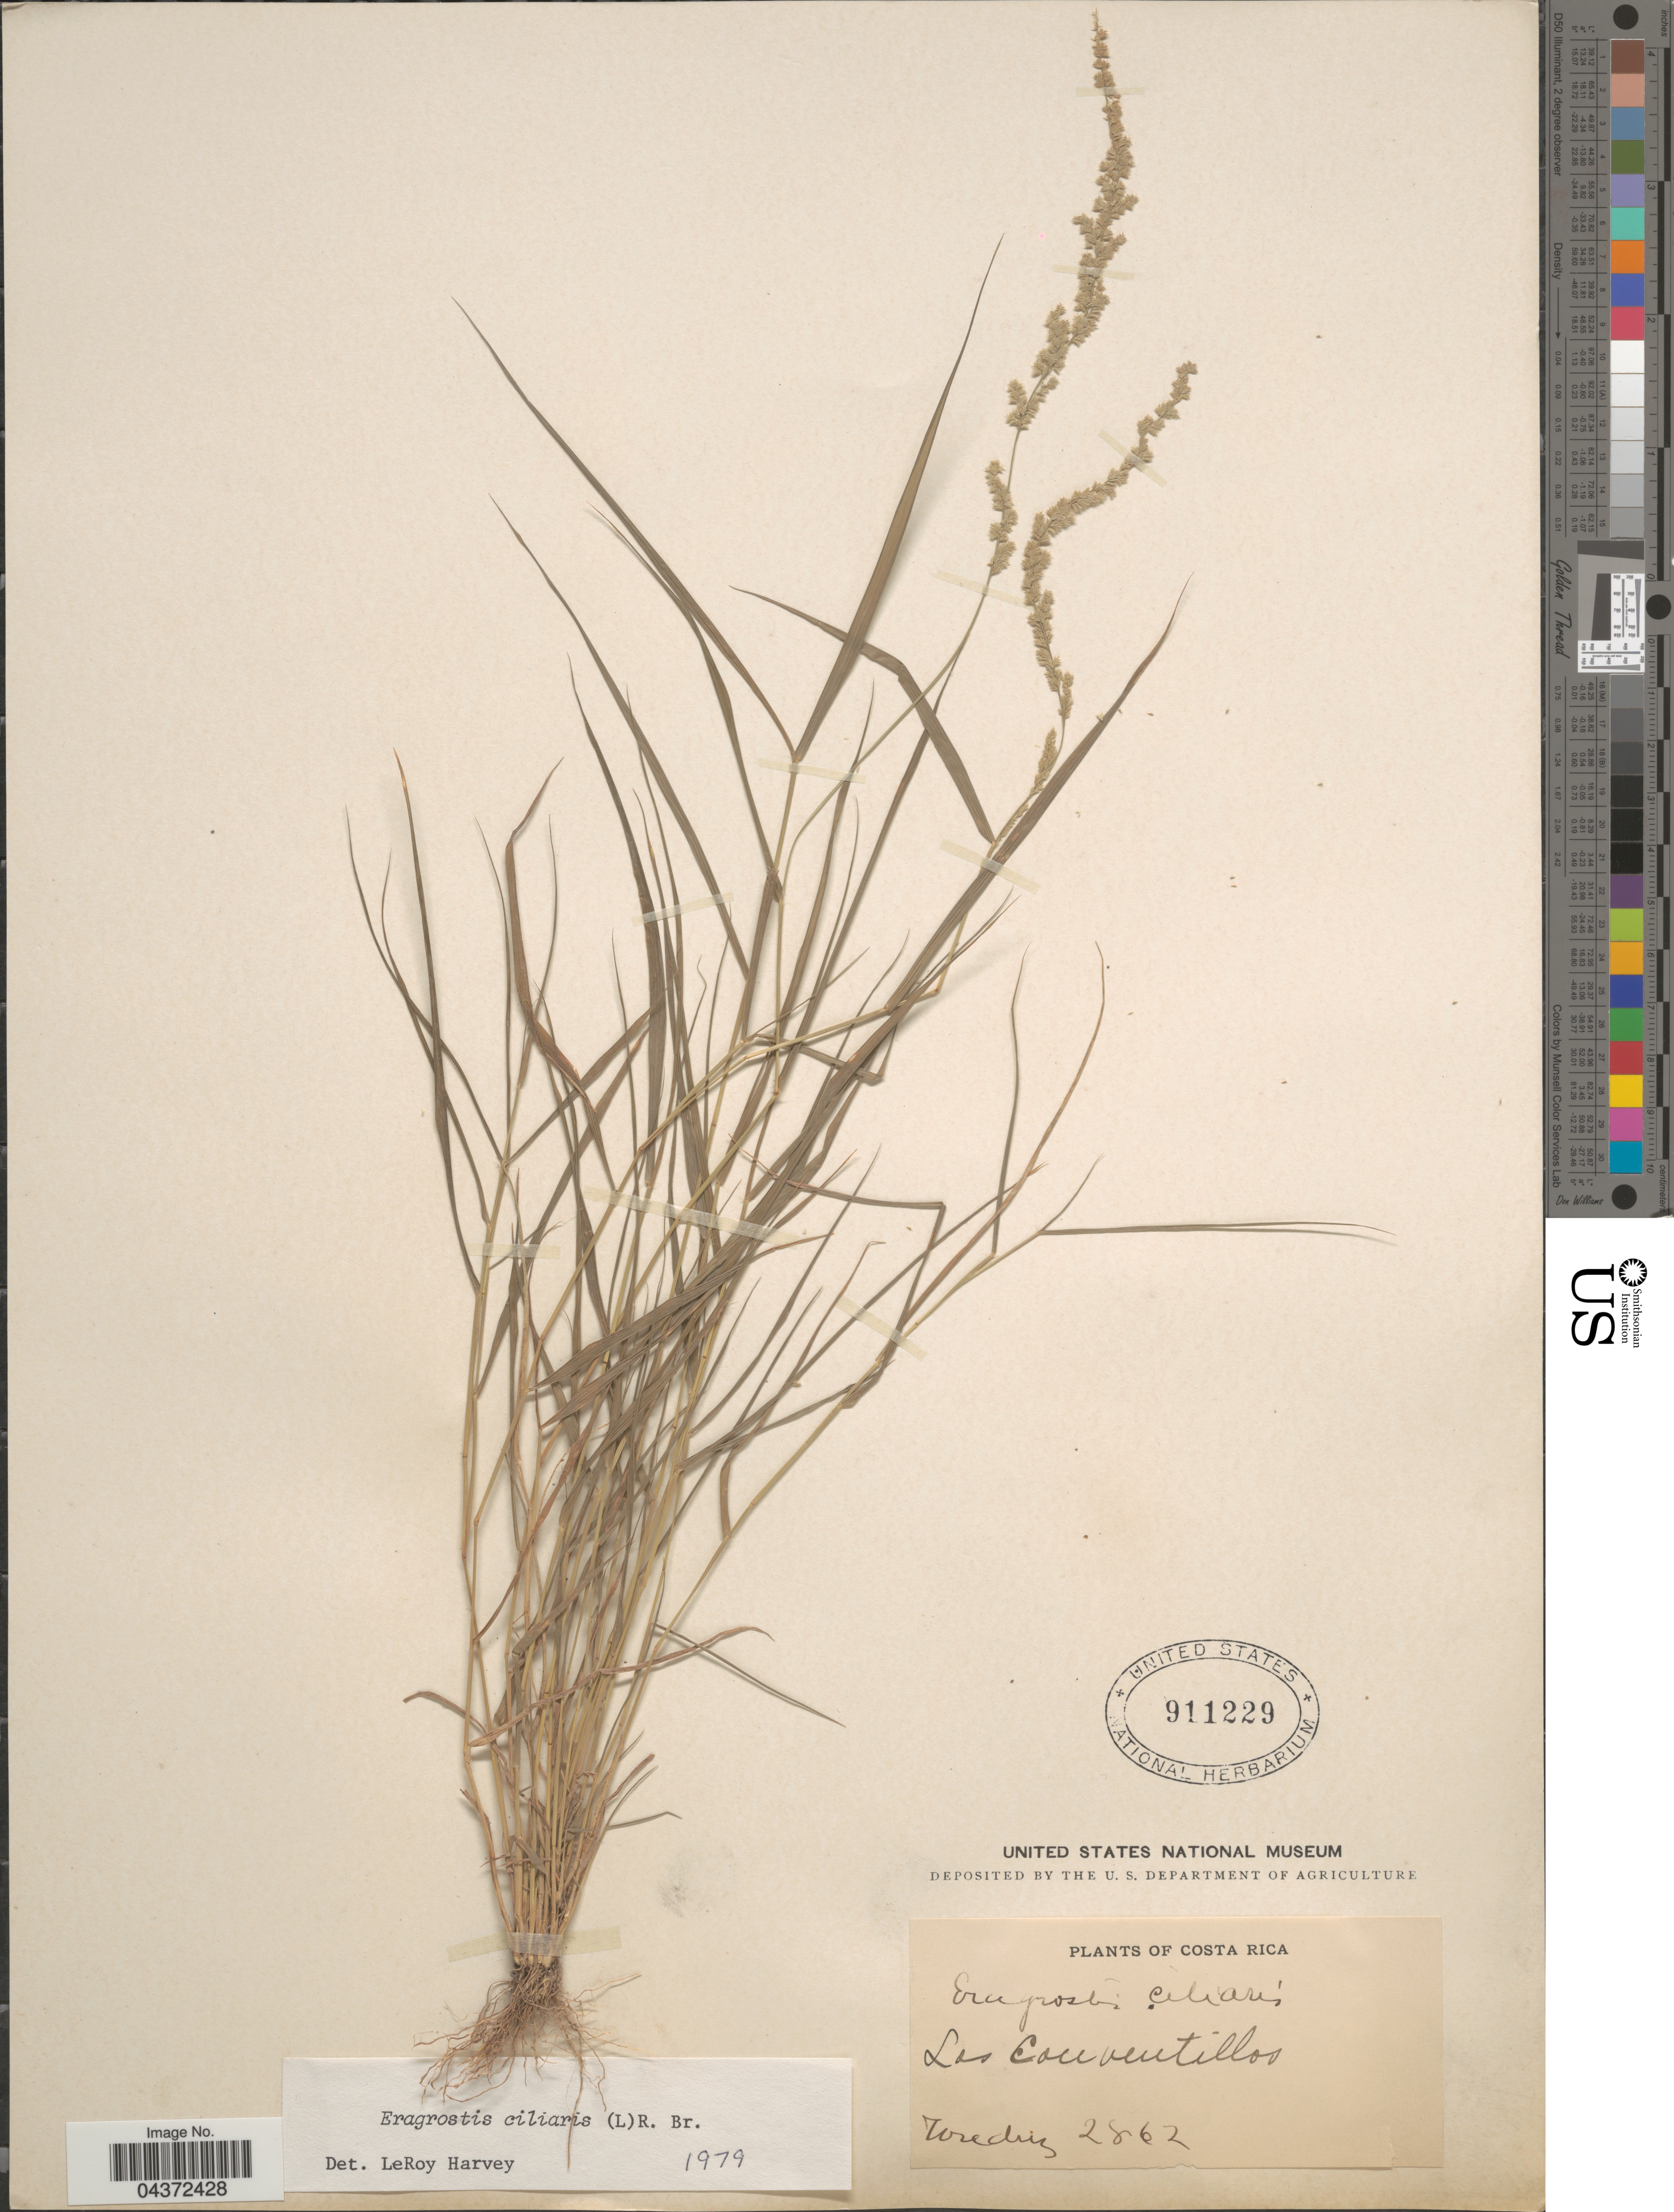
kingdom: Plantae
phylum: Tracheophyta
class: Liliopsida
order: Poales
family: Poaceae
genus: Eragrostis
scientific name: Eragrostis ciliaris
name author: (L.) R. Br.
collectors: Tonduz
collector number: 2862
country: Costa Rica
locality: Los Conventillos.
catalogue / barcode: US 911229